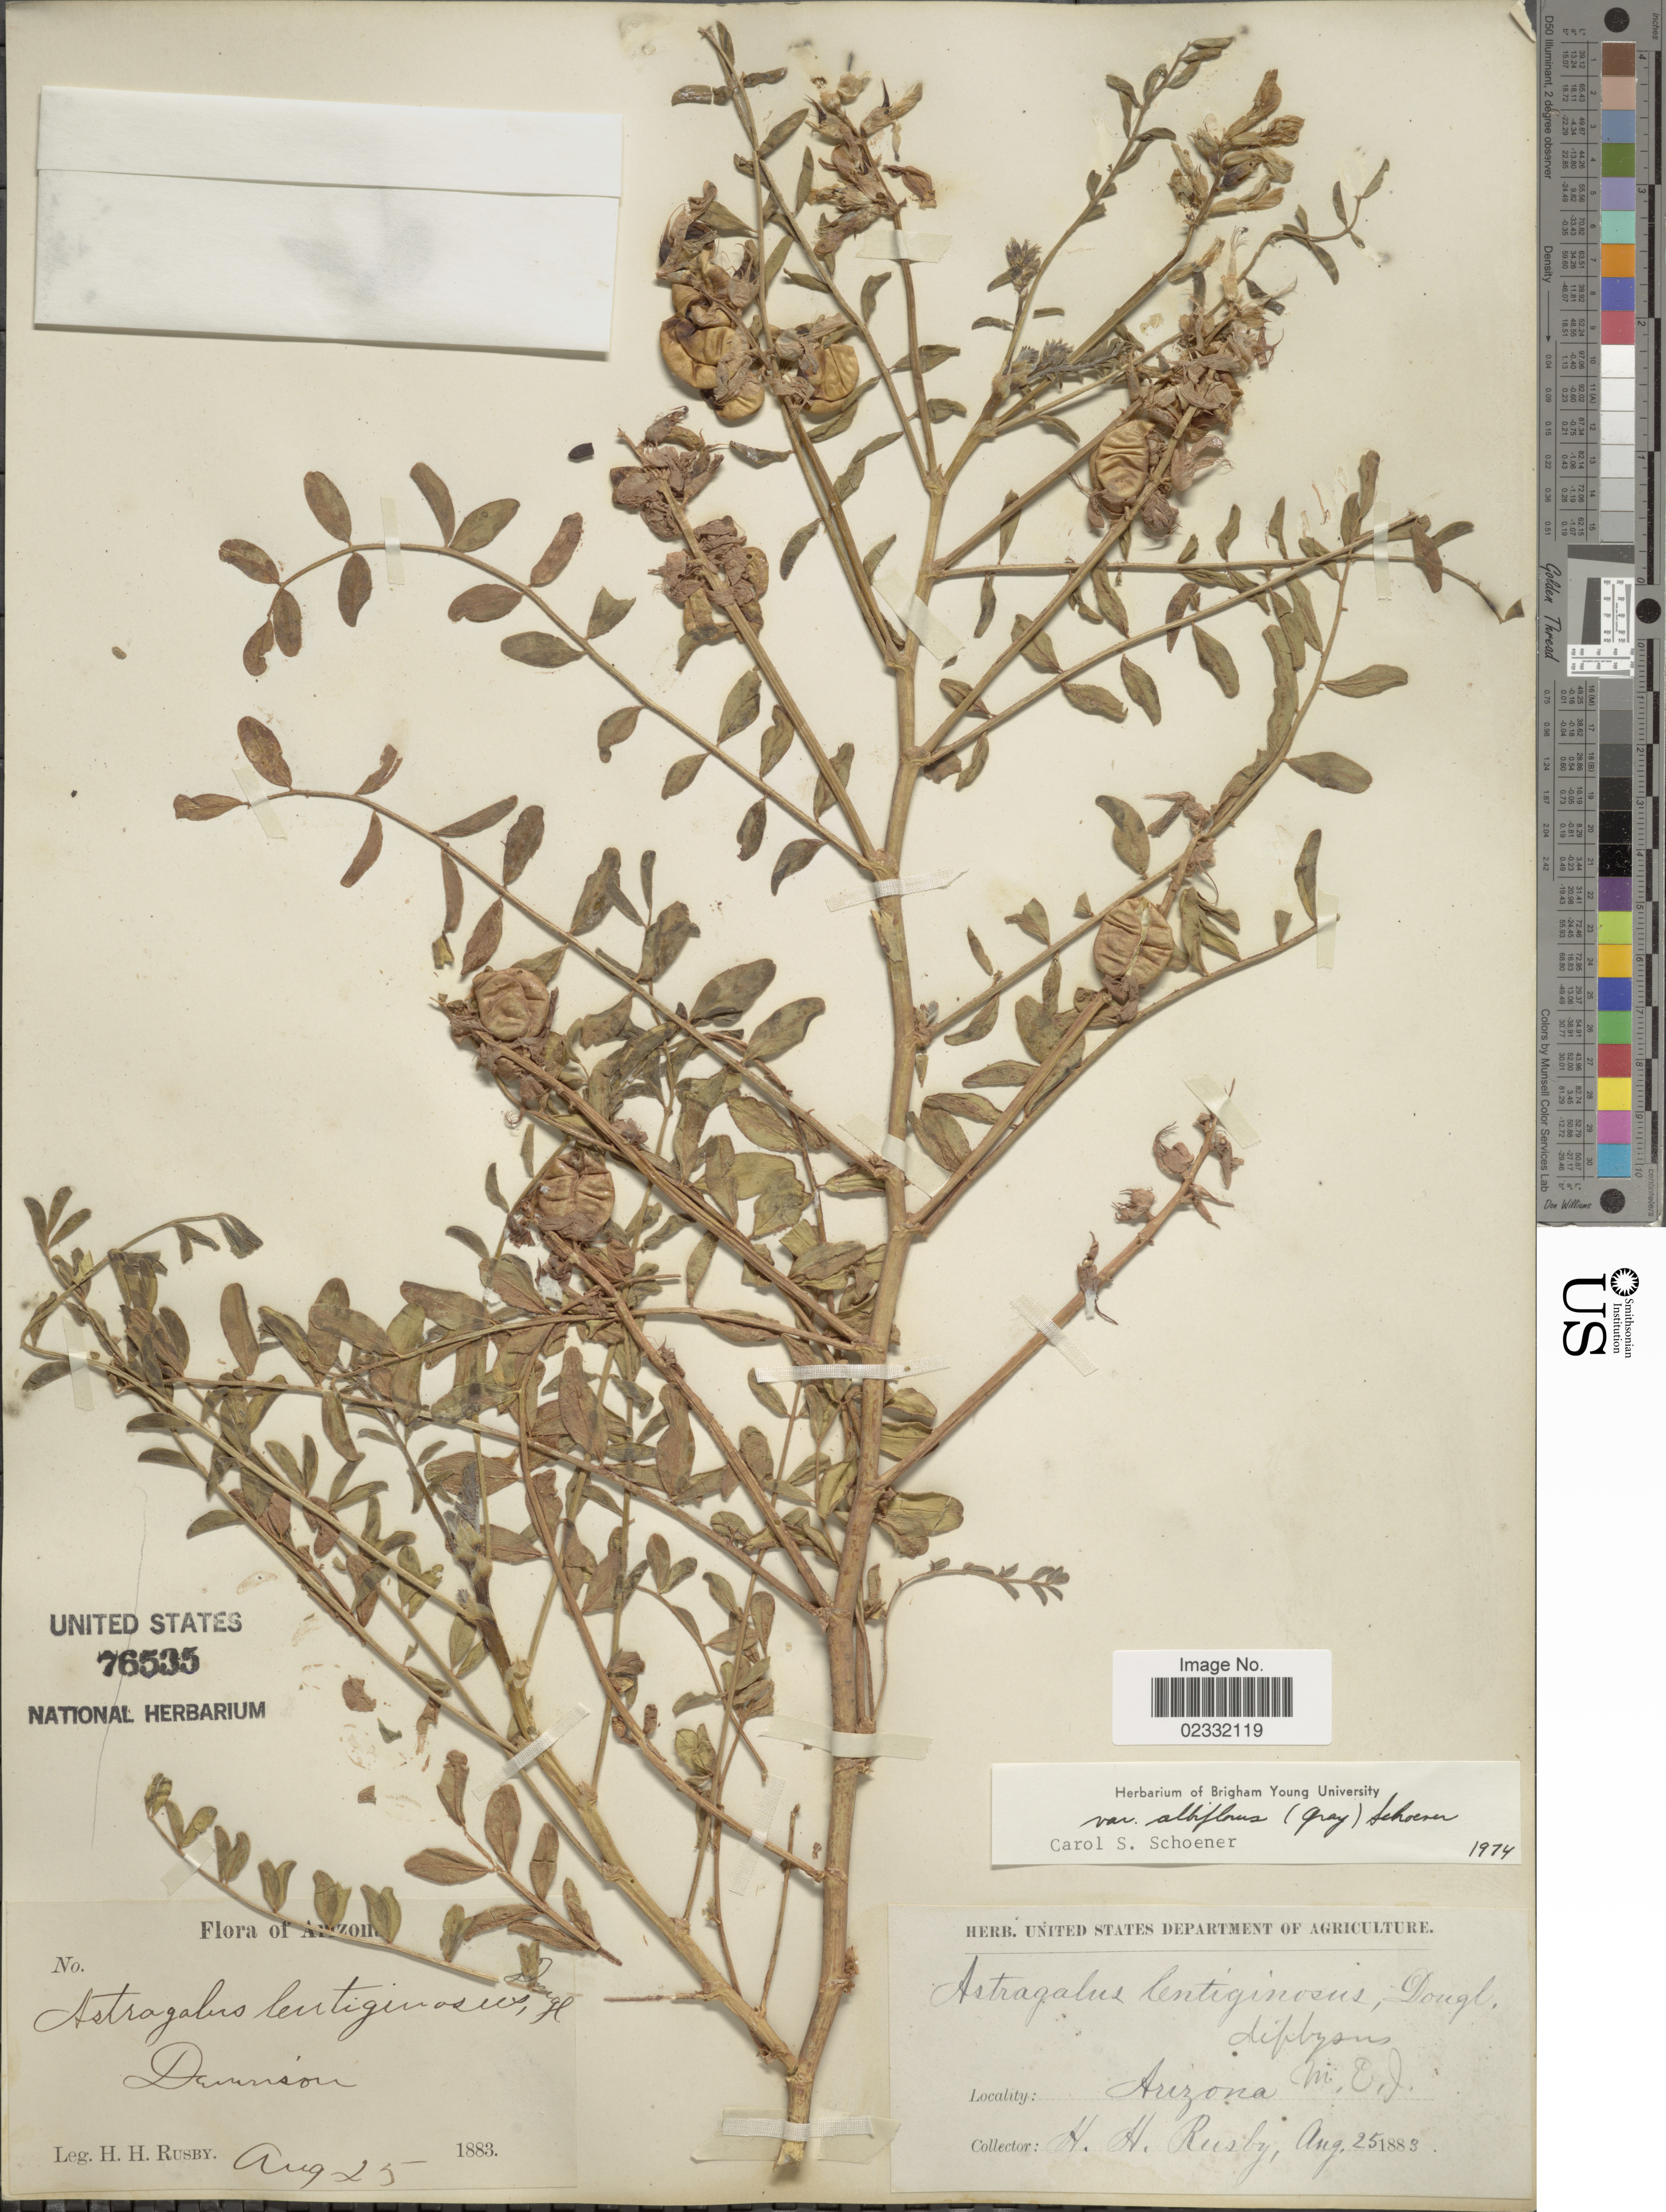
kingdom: Plantae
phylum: Tracheophyta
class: Magnoliopsida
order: Fabales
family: Fabaceae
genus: Astragalus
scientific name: Astragalus lentiginosus var. albiflorus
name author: (A. Gray) Schoener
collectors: H. H. Rusby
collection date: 1883-08-25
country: United States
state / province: Arizona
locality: Dennison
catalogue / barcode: US 76535